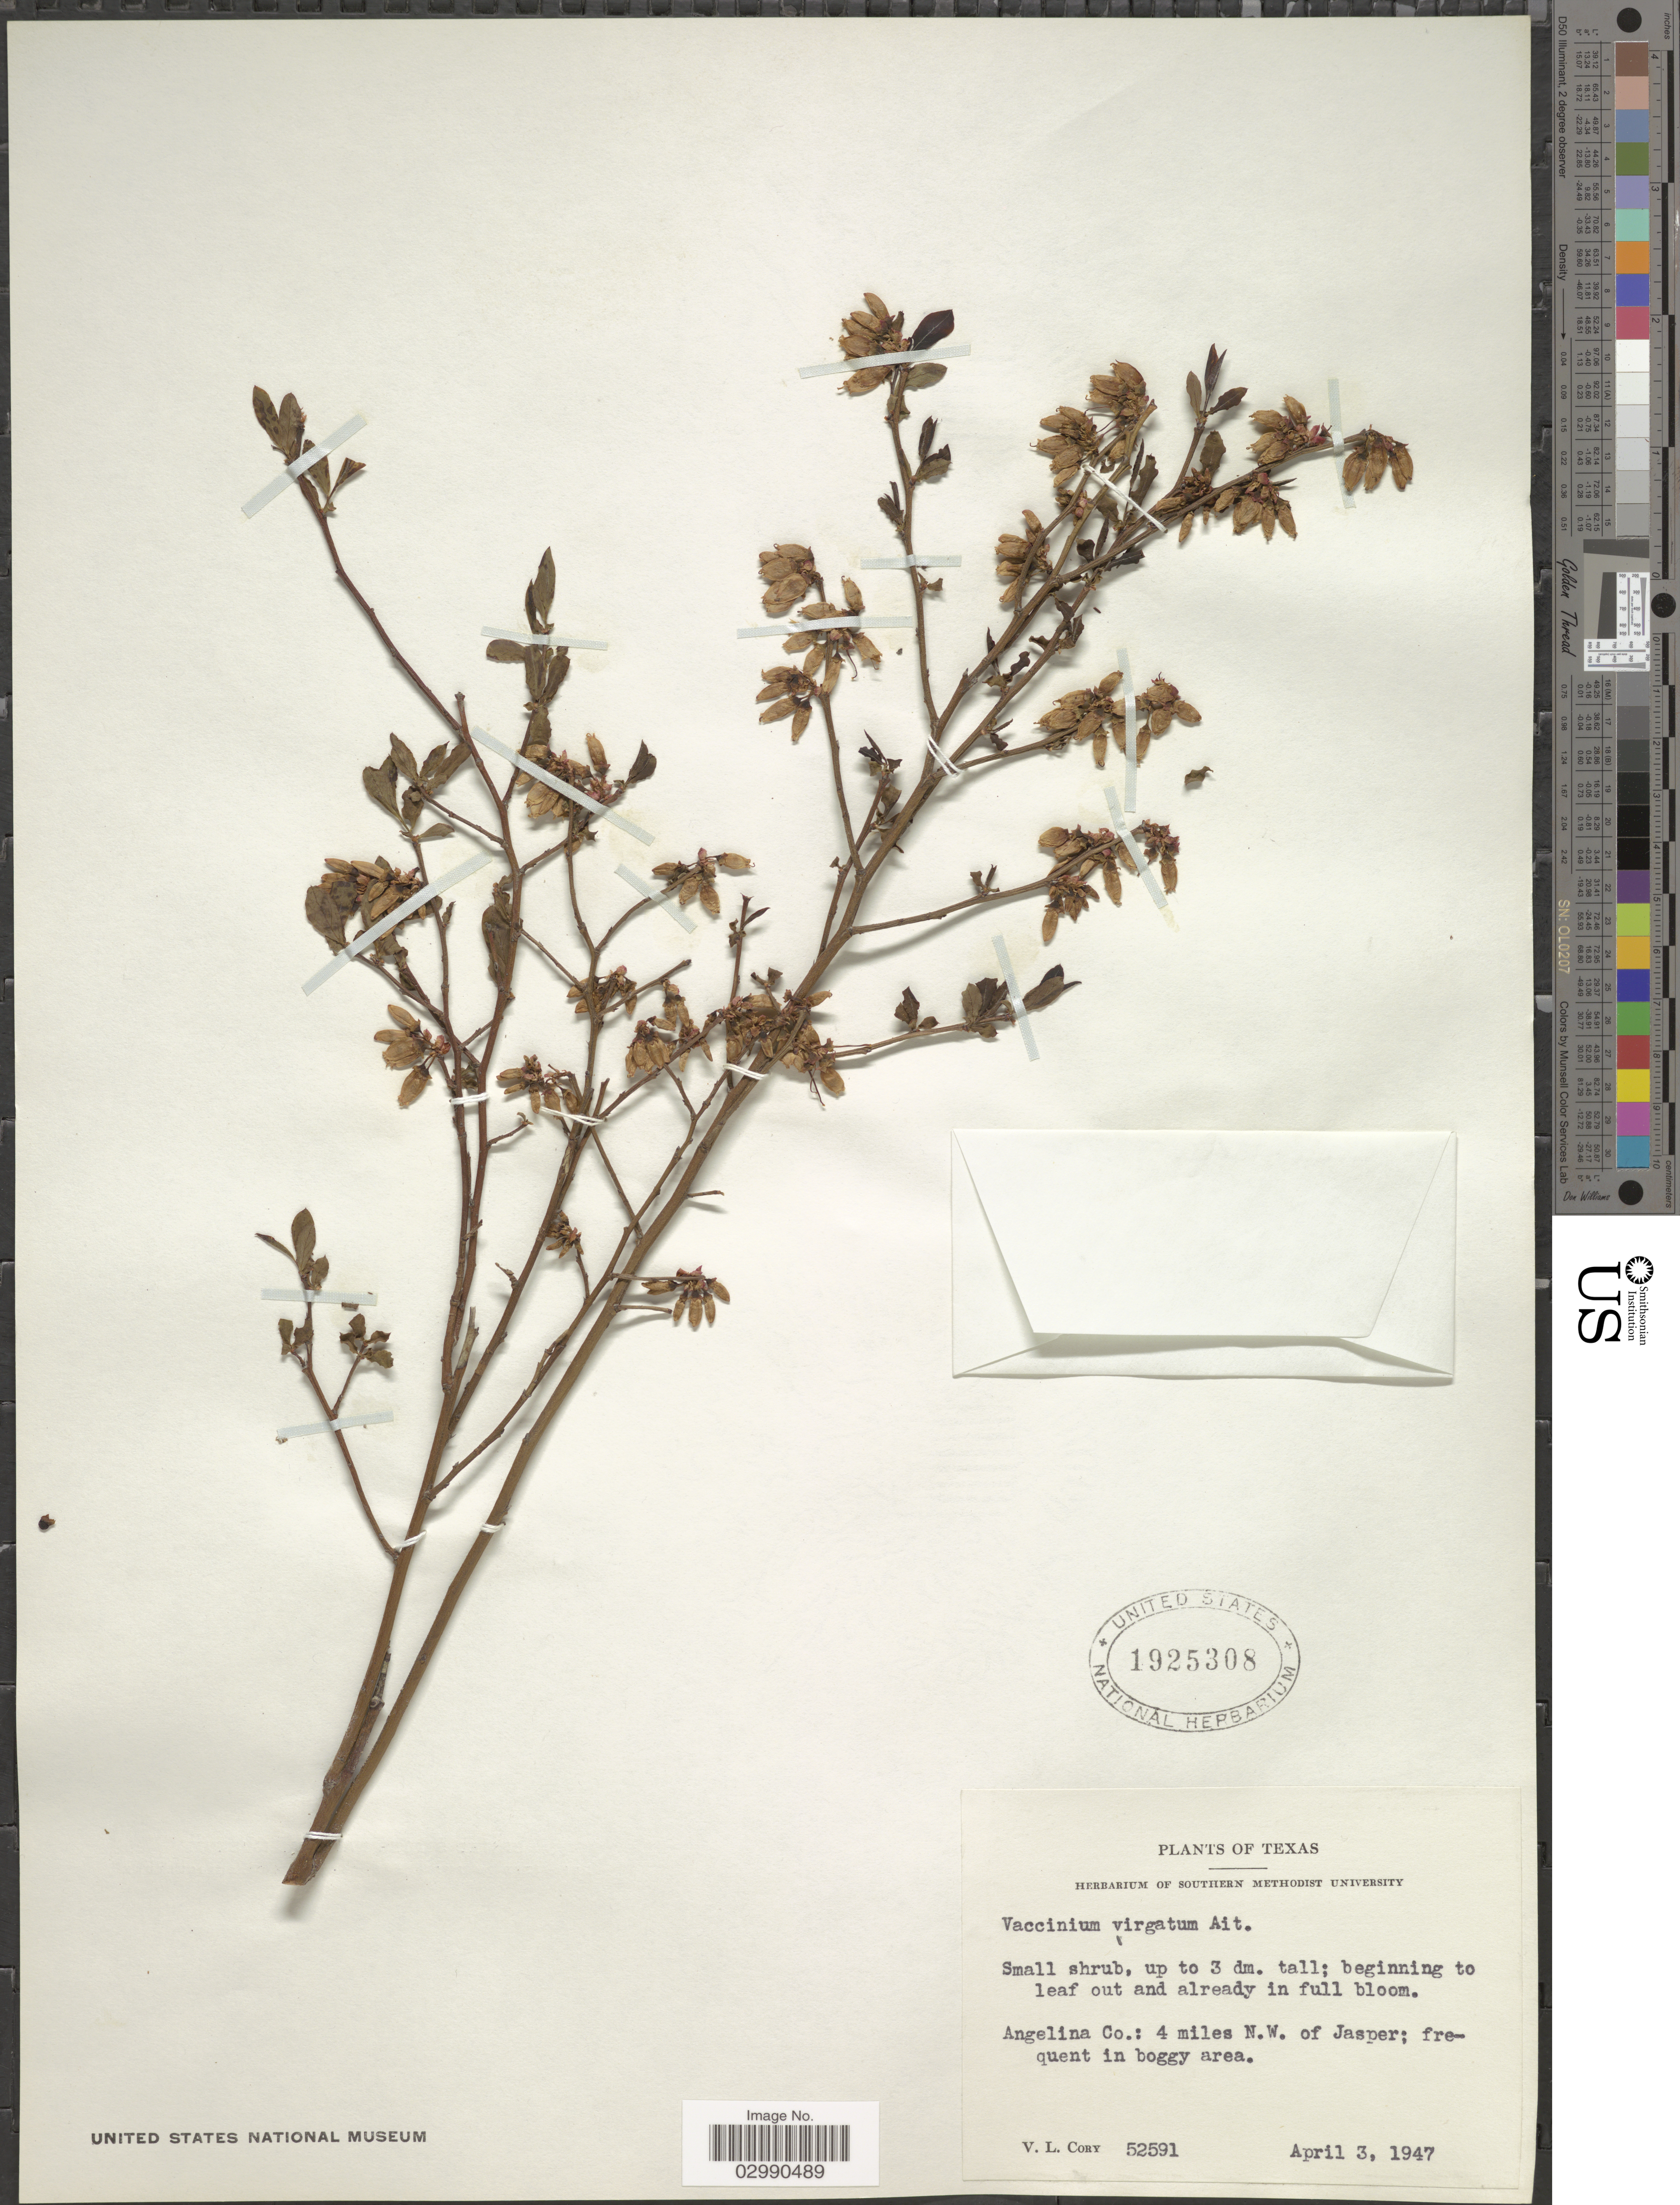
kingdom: Plantae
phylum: Tracheophyta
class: Magnoliopsida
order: Ericales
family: Ericaceae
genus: Vaccinium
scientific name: Vaccinium virgatum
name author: Aiton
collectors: V. Cory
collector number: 52591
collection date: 1947-04-03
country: United States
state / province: Texas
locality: Angelina Co.: 4 miles N.W. of Jasper.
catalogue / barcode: US 1925308